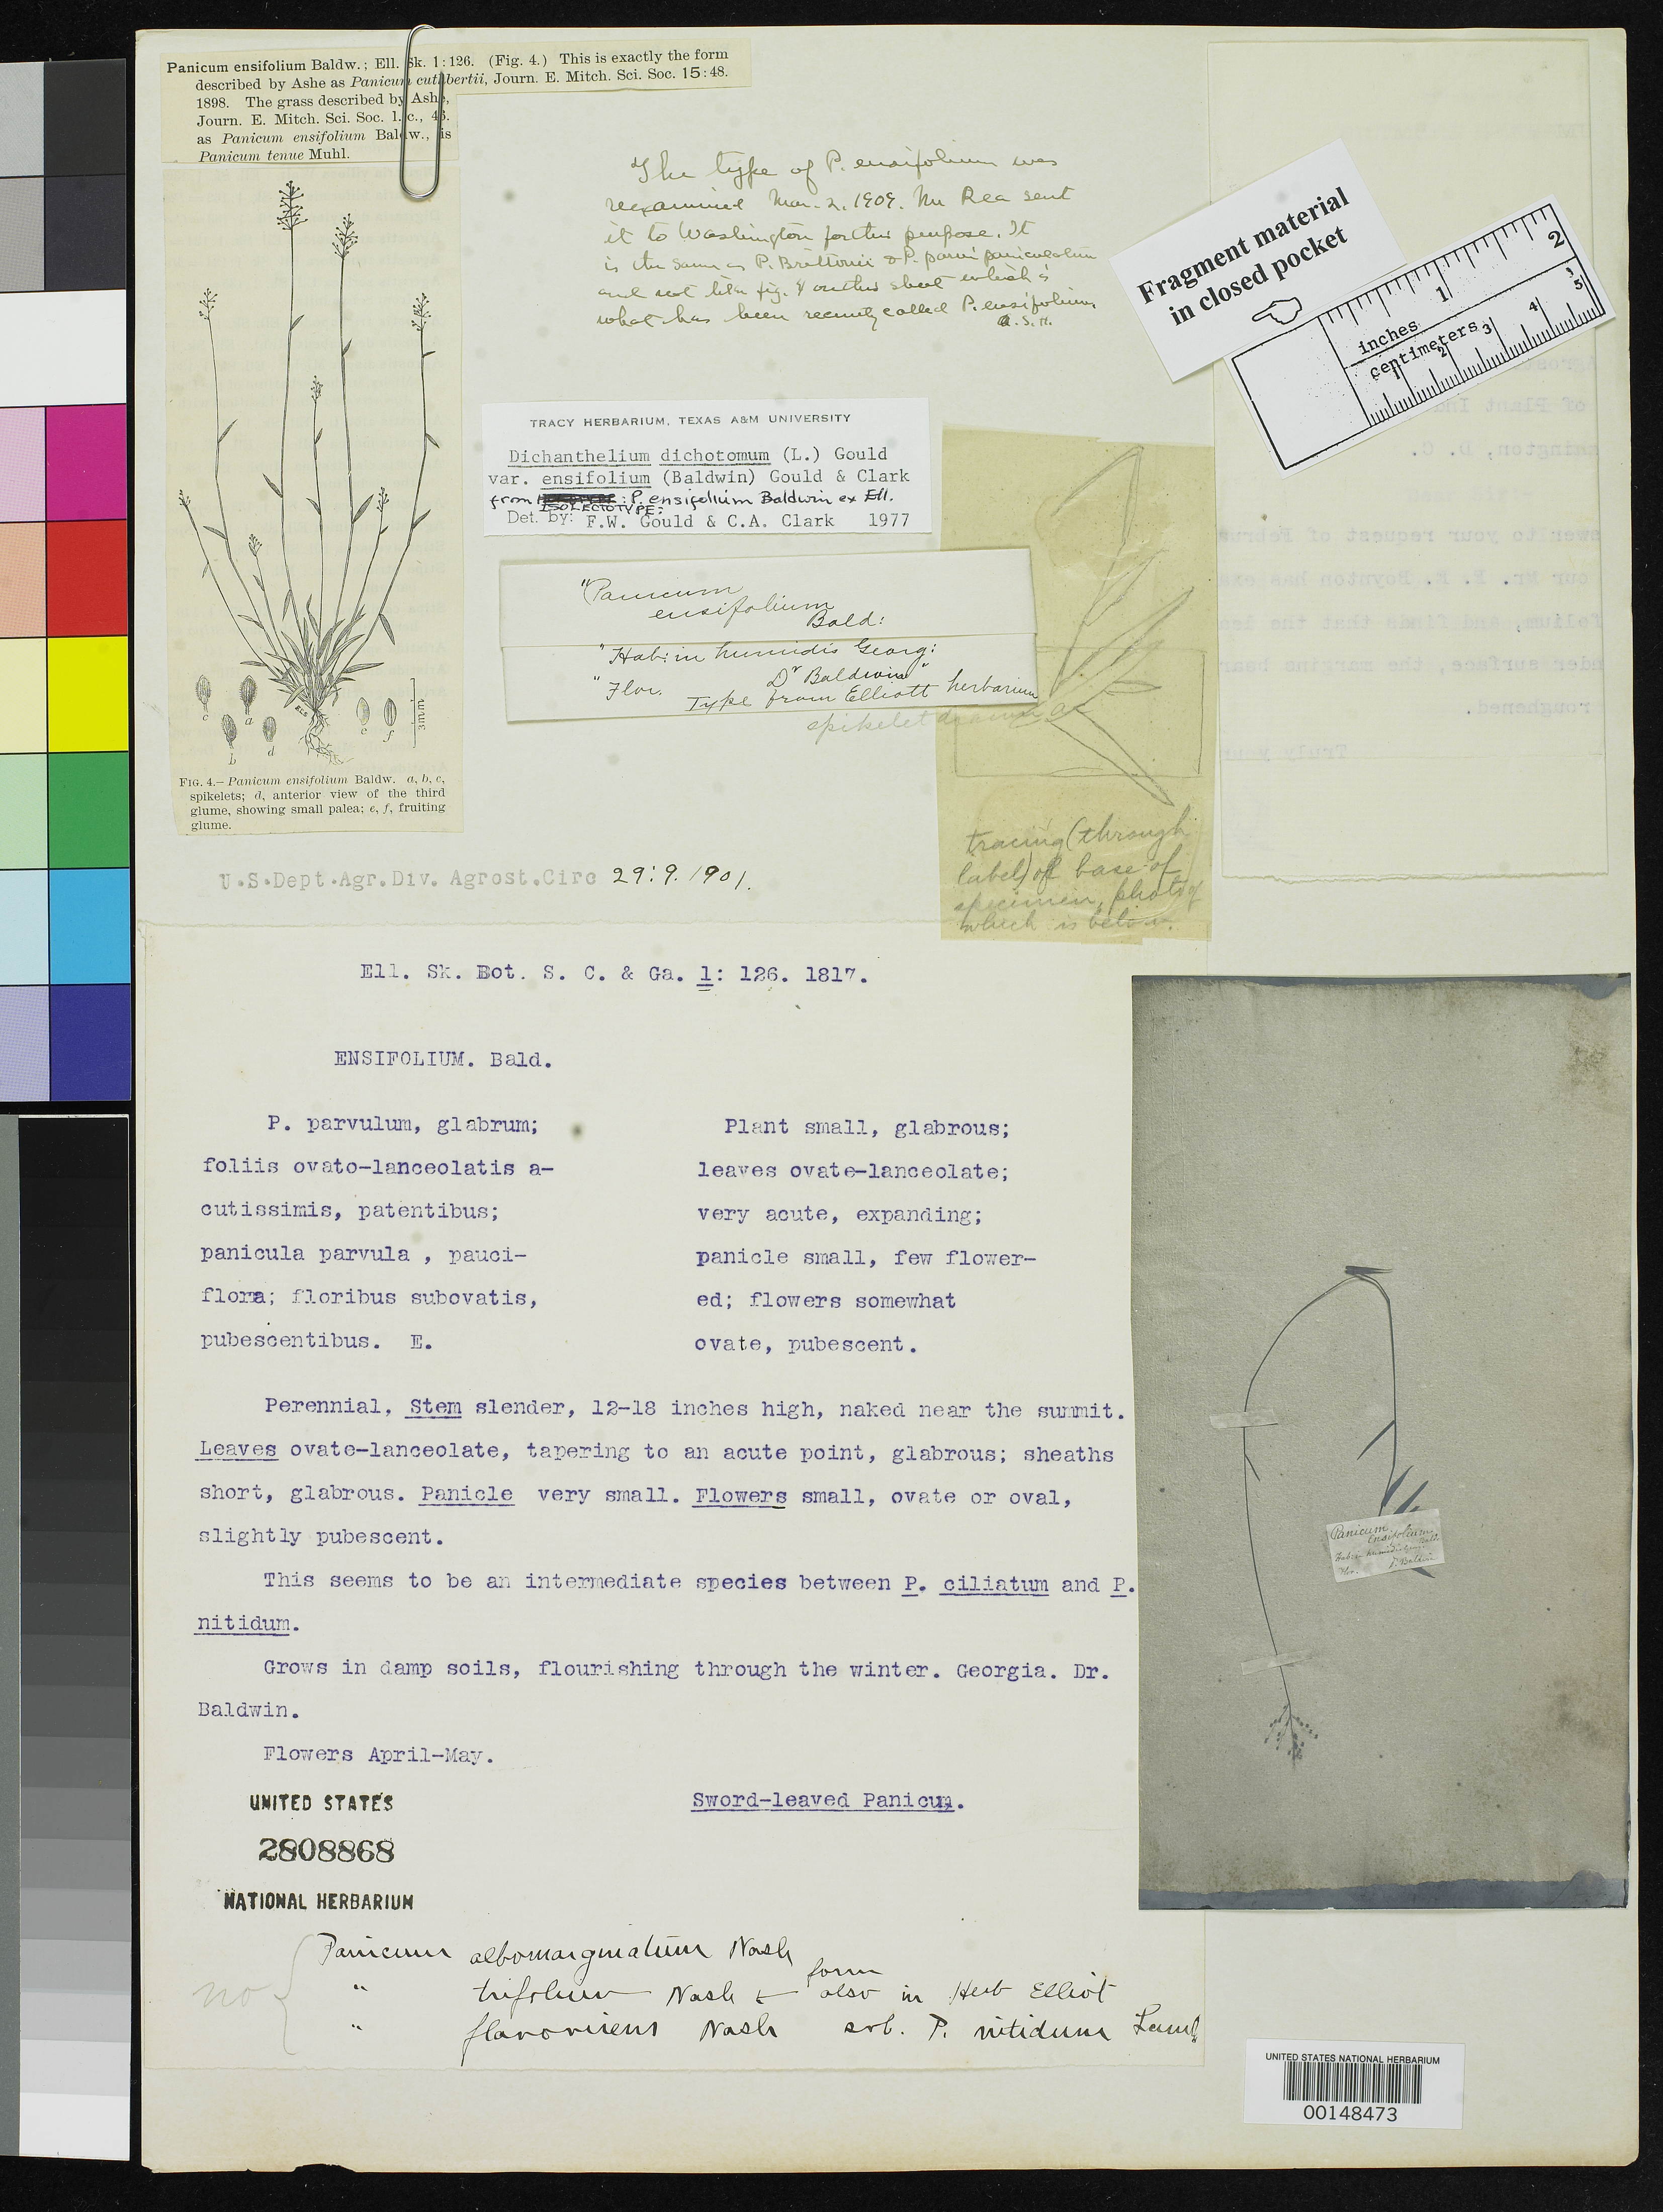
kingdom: Plantae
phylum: Tracheophyta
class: Liliopsida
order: Poales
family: Poaceae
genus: Panicum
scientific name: Panicum ensifolium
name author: Baldwin ex Elliott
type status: Type Fragment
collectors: D. Baldwin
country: United States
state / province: Georgia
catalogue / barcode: US 2808868